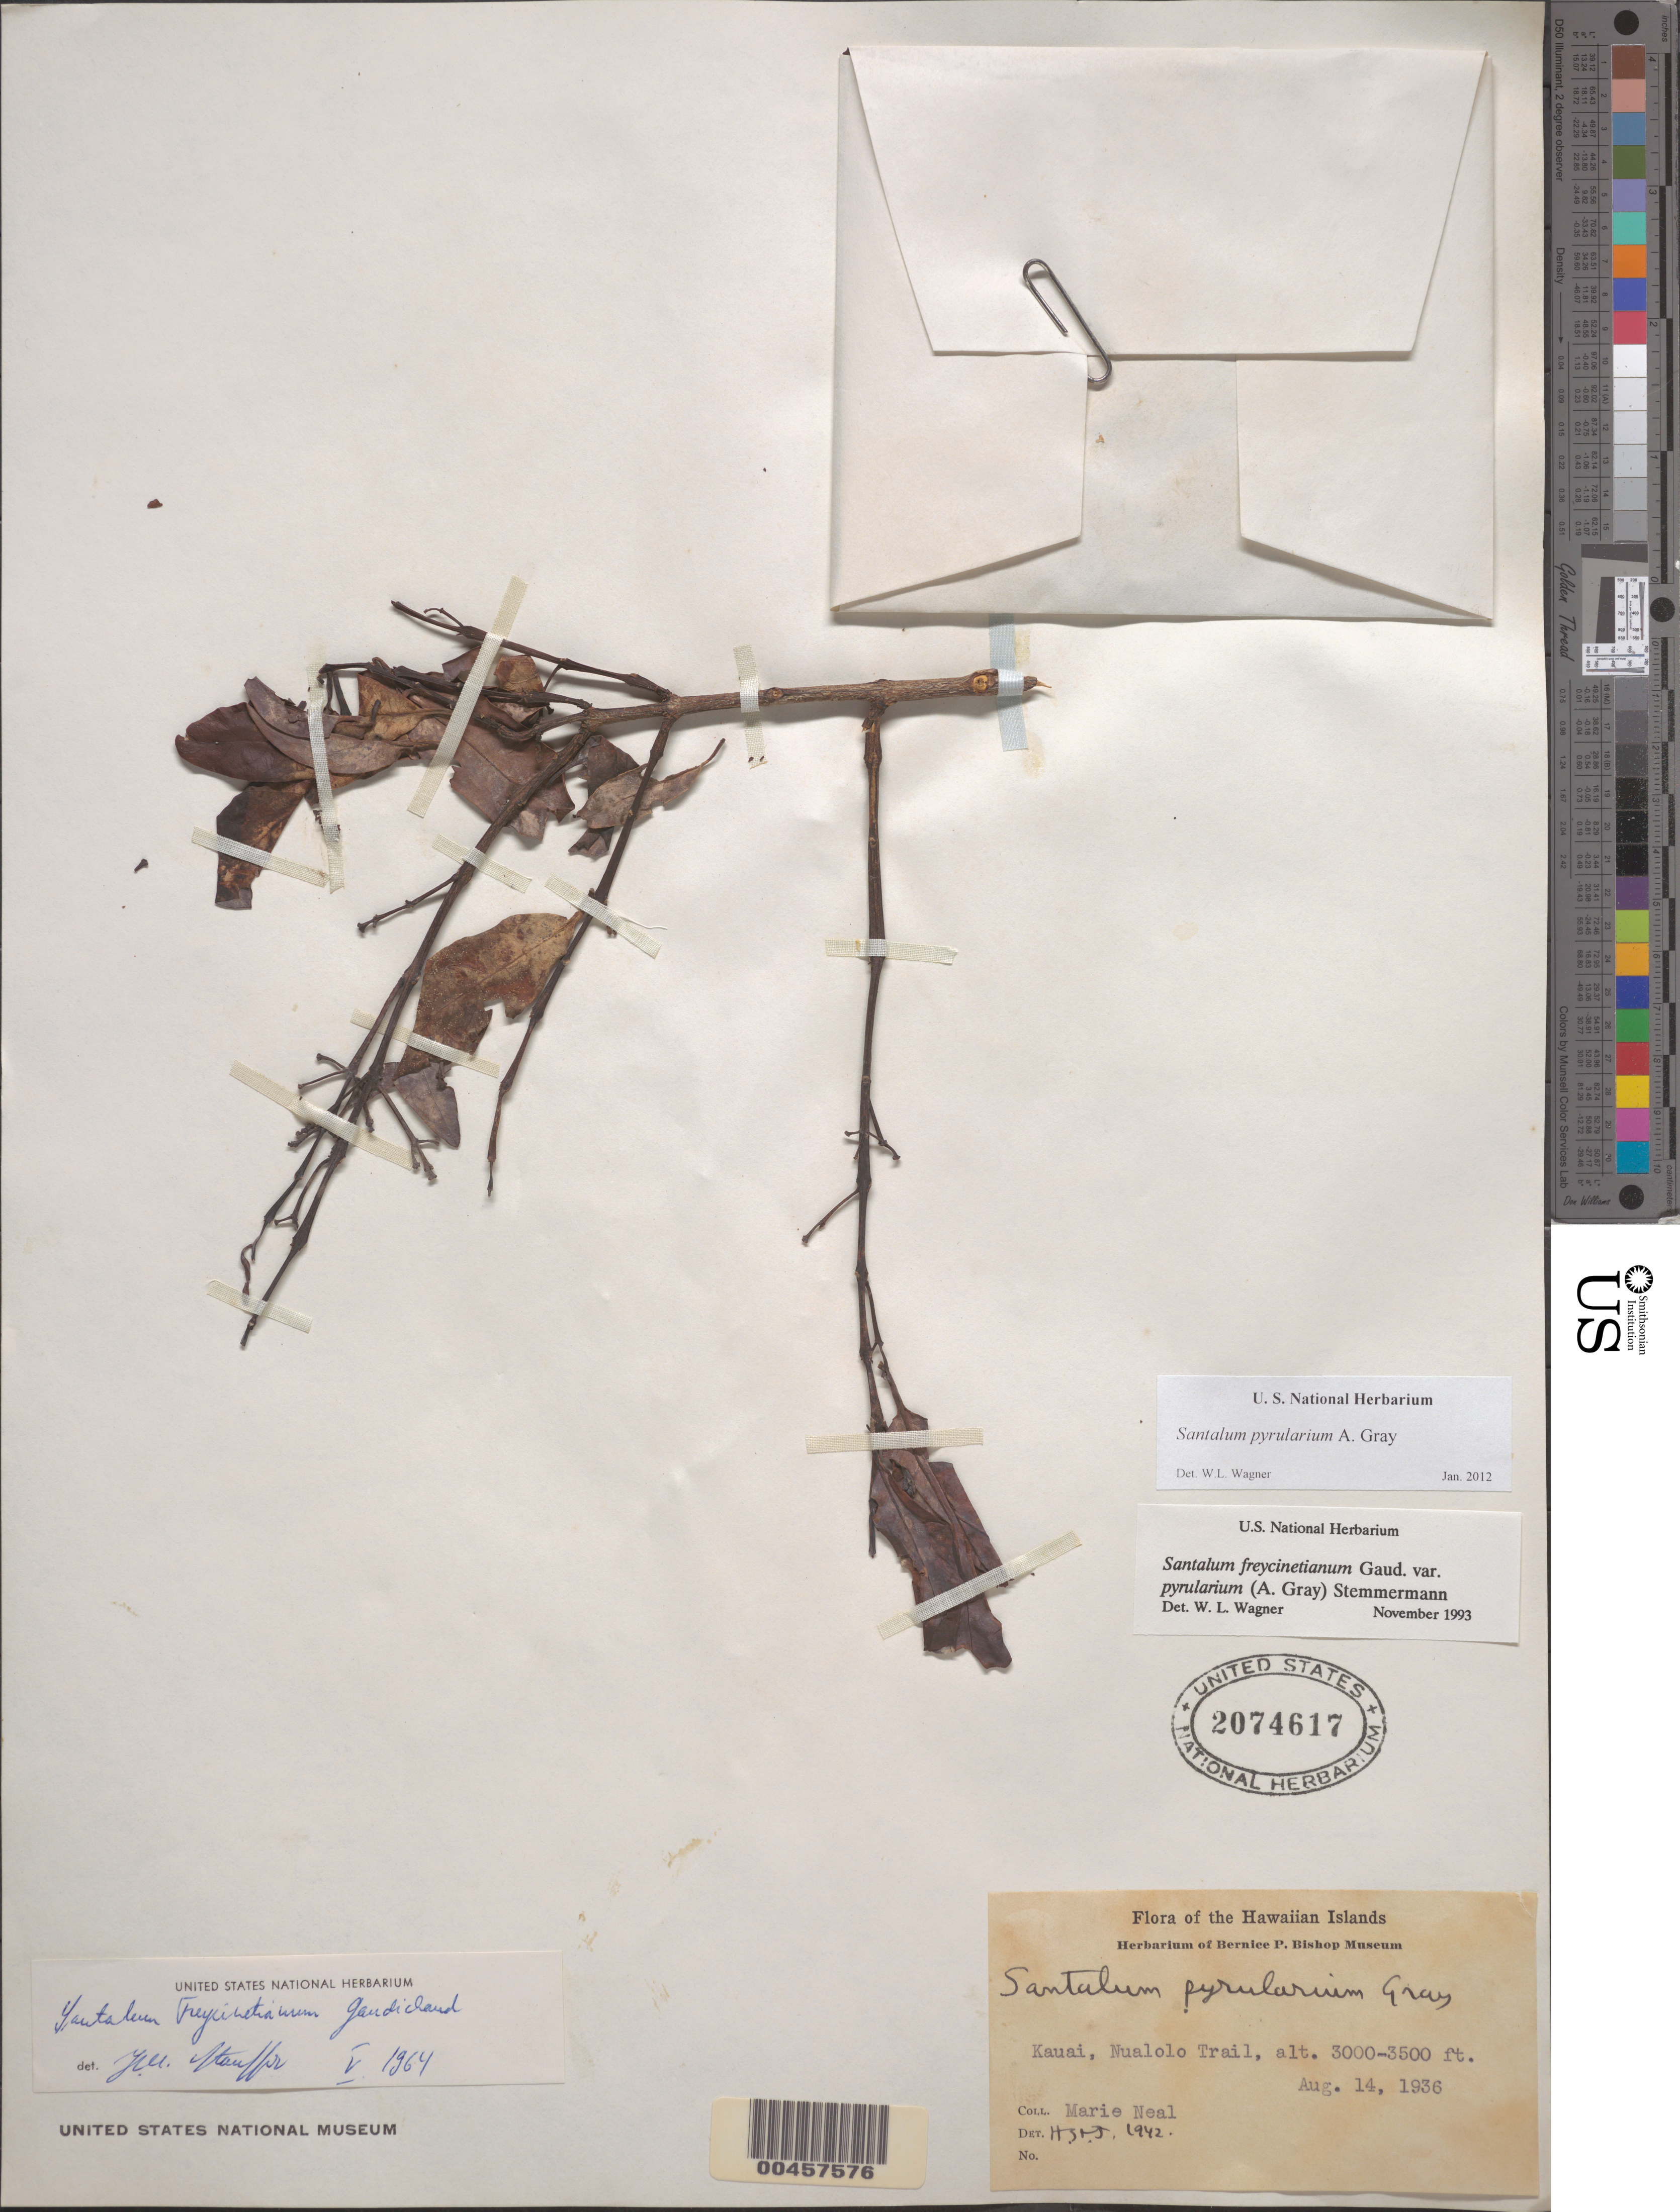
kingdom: Plantae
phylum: Tracheophyta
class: Magnoliopsida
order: Santalales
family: Santalaceae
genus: Santalum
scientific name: Santalum pyrularium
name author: A. Gray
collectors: W. Ning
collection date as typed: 14 Aug 1936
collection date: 1936-08-14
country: United States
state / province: Hawaii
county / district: Kauai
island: Kaua'i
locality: Nualolo Trail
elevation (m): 914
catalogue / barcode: US 2074617